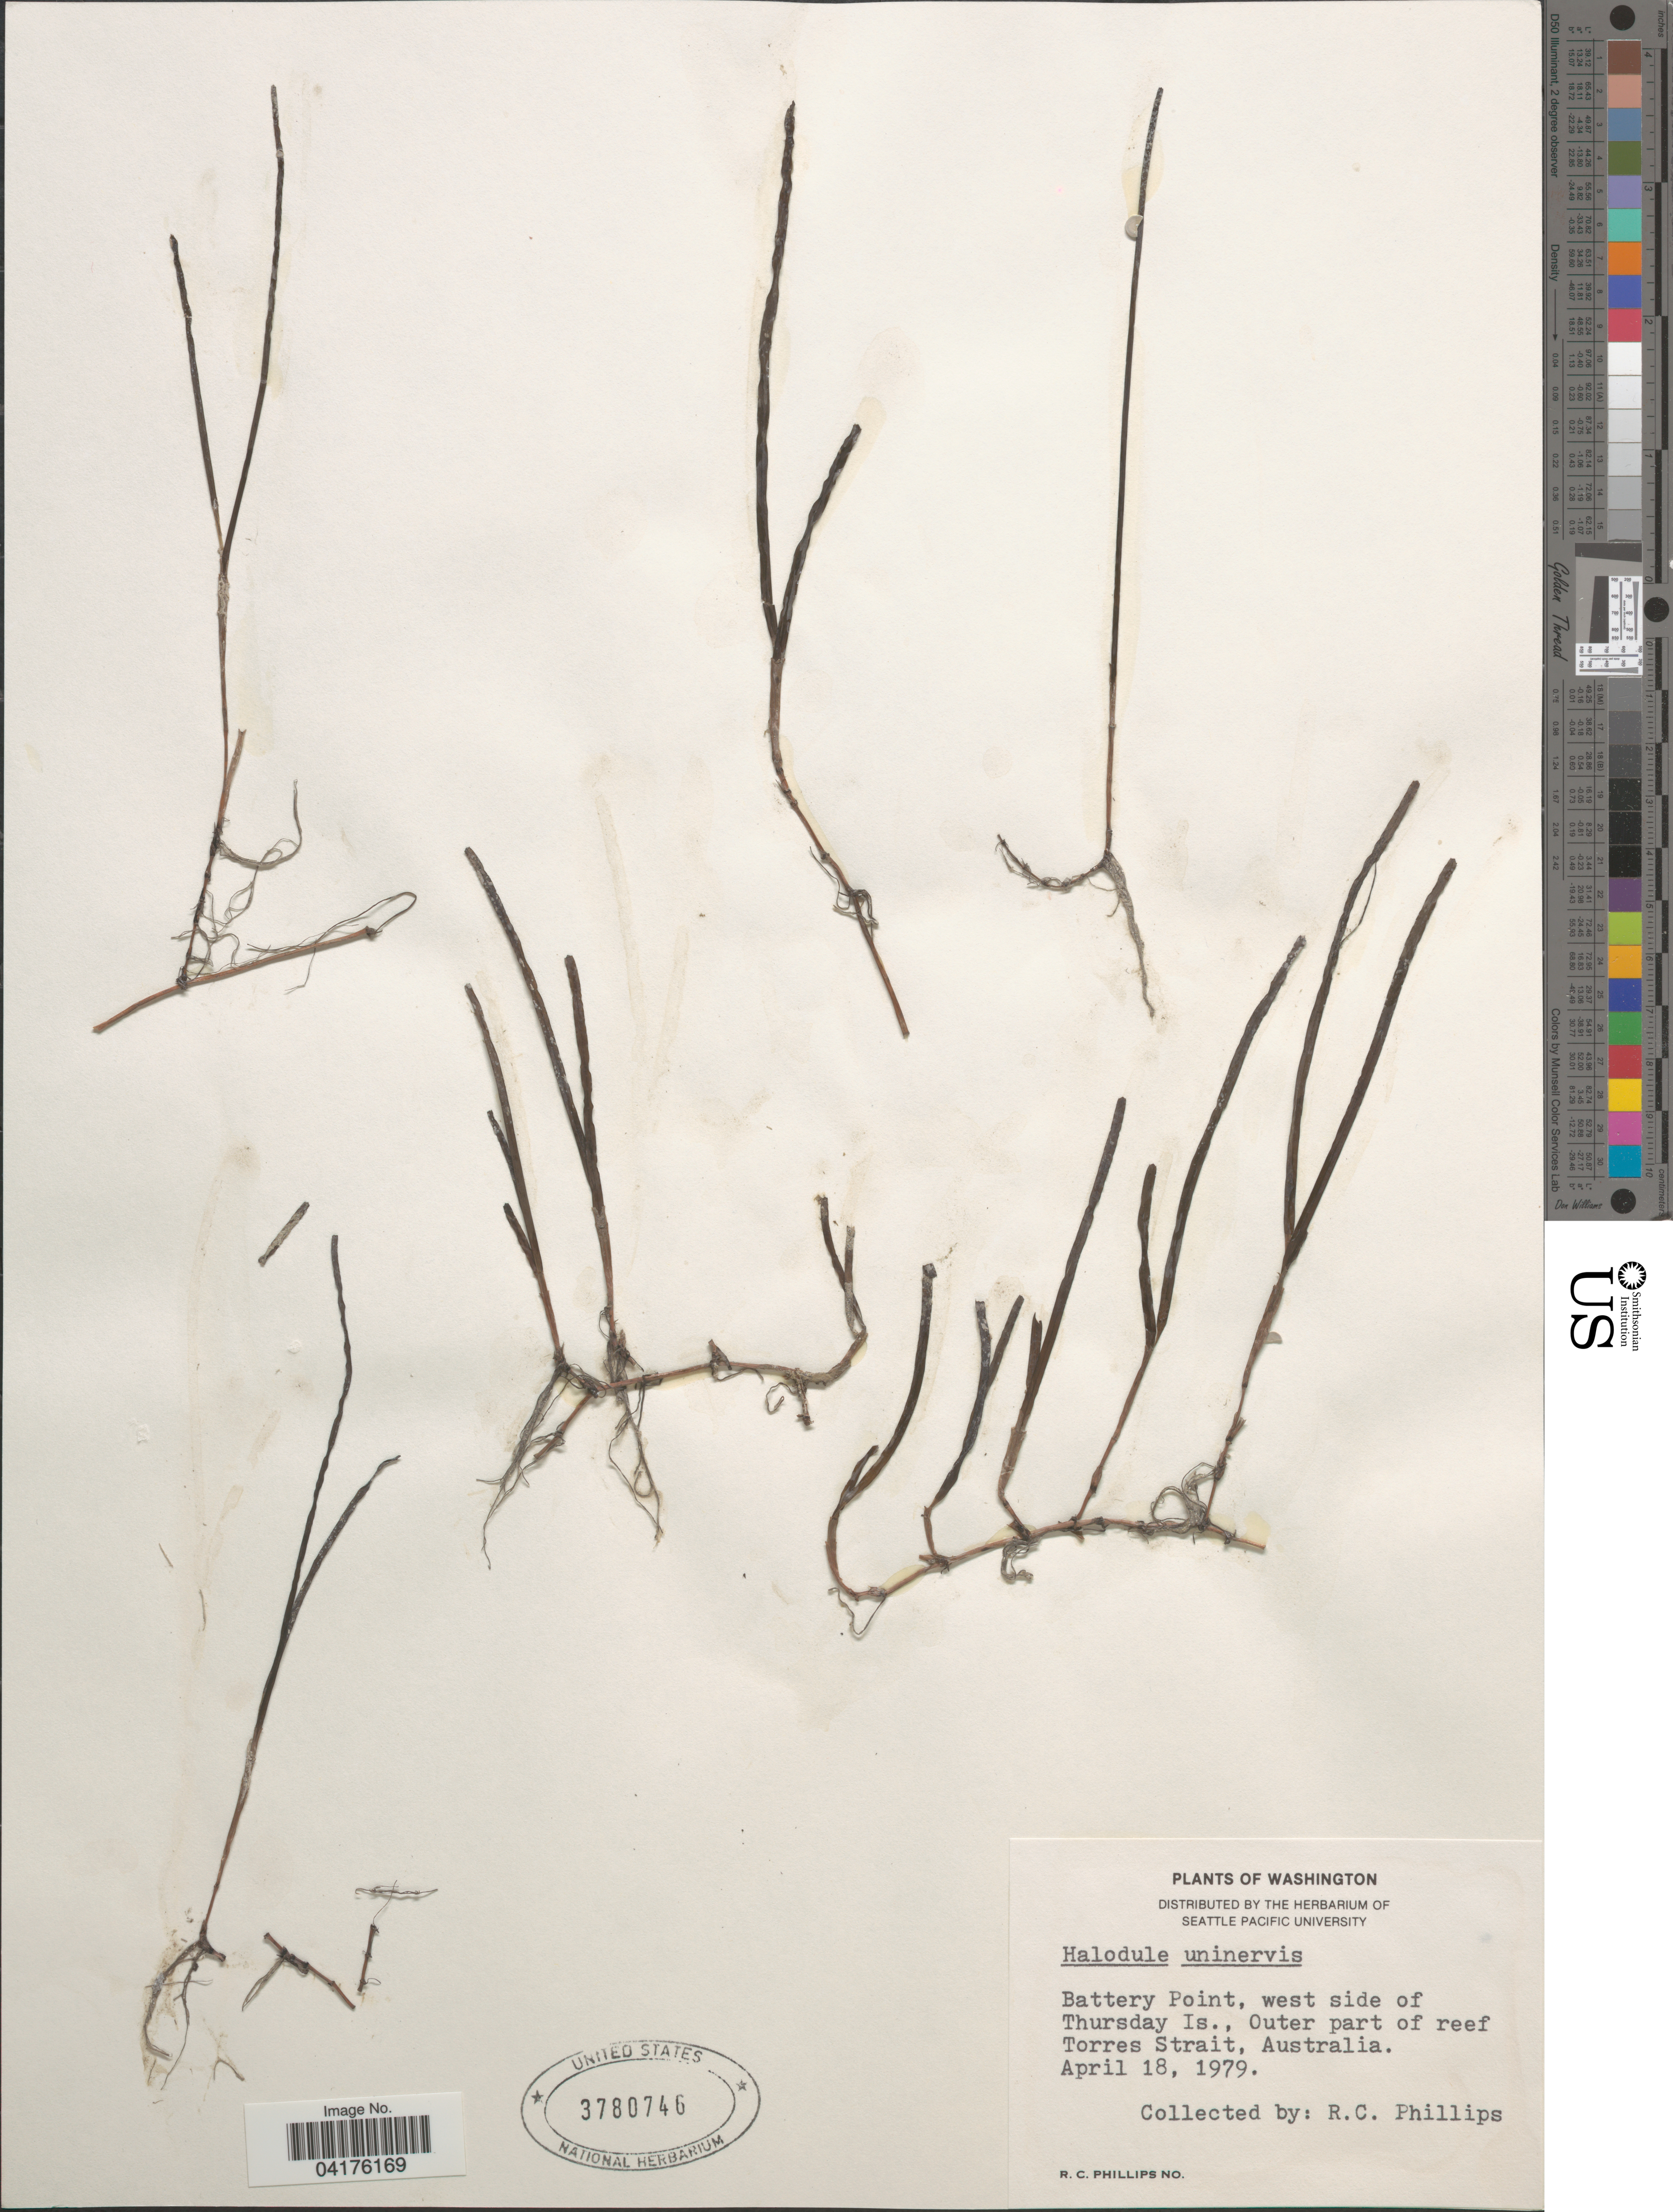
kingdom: Plantae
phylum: Tracheophyta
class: Liliopsida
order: Alismatales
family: Cymodoceaceae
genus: Halodule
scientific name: Halodule uninervis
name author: (Forssk.) Asch.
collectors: R. C. Phillips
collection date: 1979-04-18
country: Australia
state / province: Queensland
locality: Battery Point, west side of Thursday Is., Outer part of reef Torres Strait.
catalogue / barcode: US 3780746